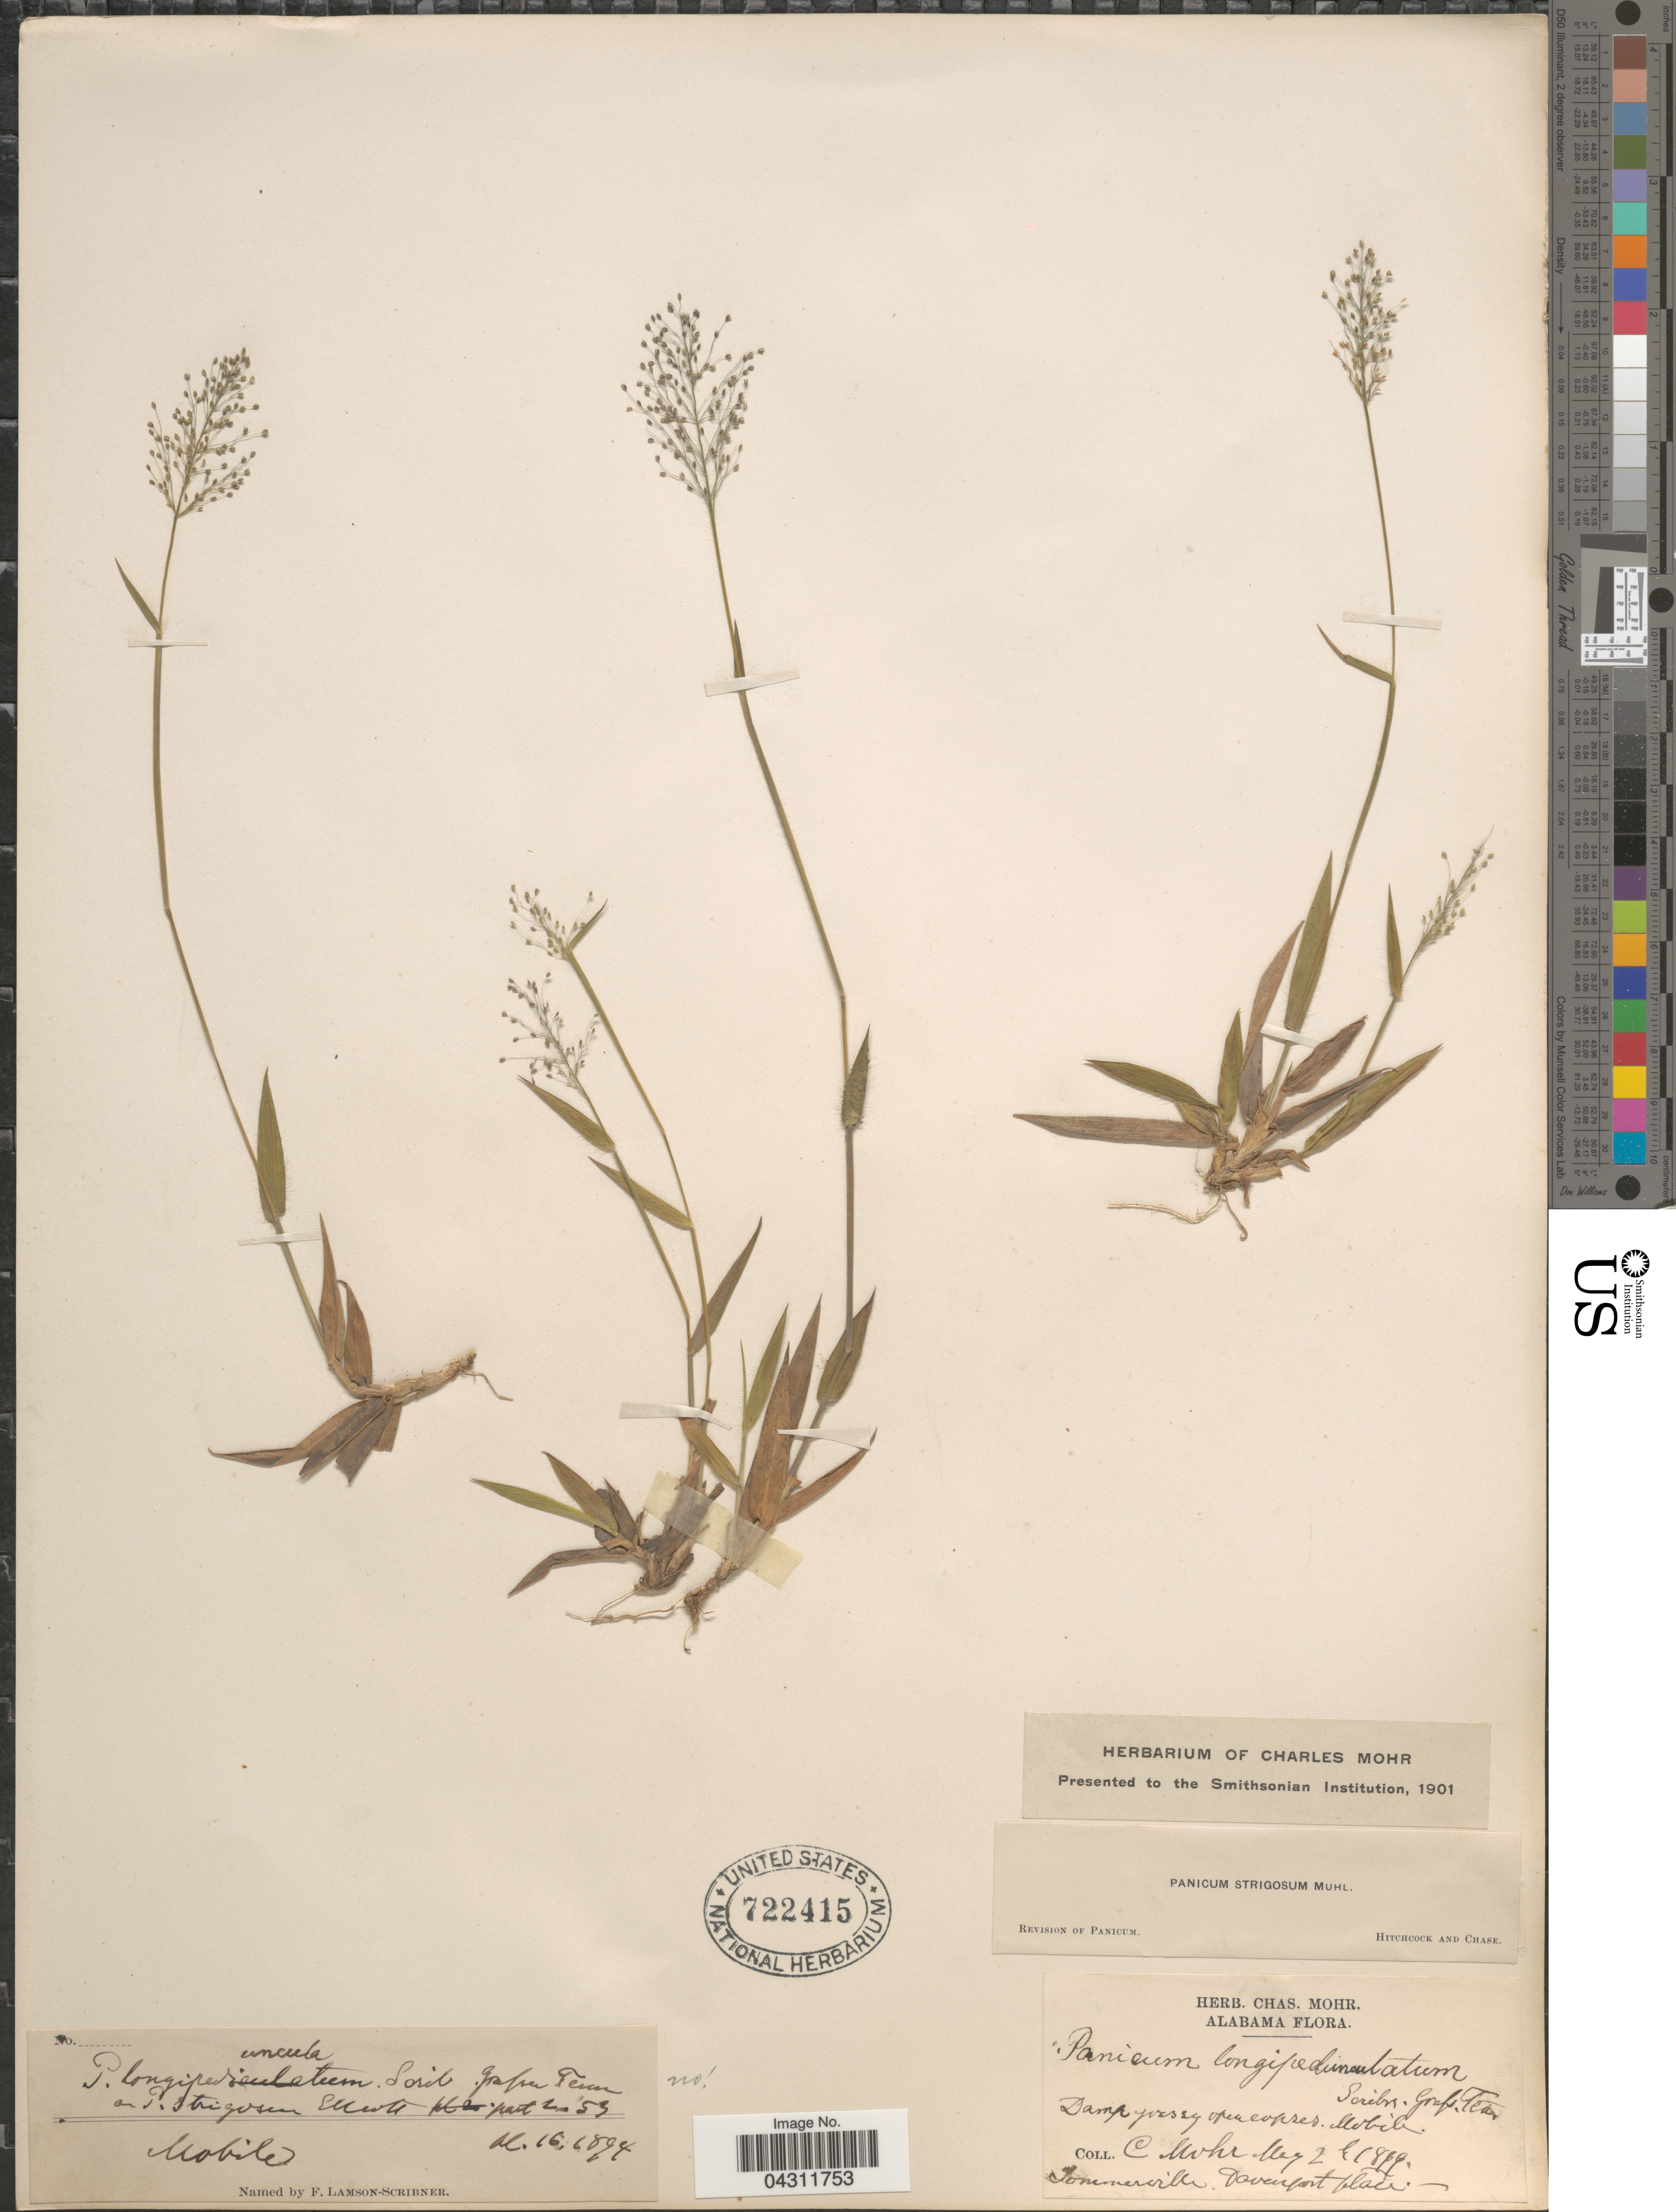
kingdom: Plantae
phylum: Tracheophyta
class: Liliopsida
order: Poales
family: Poaceae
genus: Dichanthelium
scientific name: Dichanthelium strigosum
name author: (Muhl. ex Elliott) Freckmann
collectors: Mohr, C. T. (herbarium)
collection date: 1819-05-02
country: United States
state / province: Alabama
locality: Mobile. Toonersville. Davenport place.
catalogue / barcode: US 722415